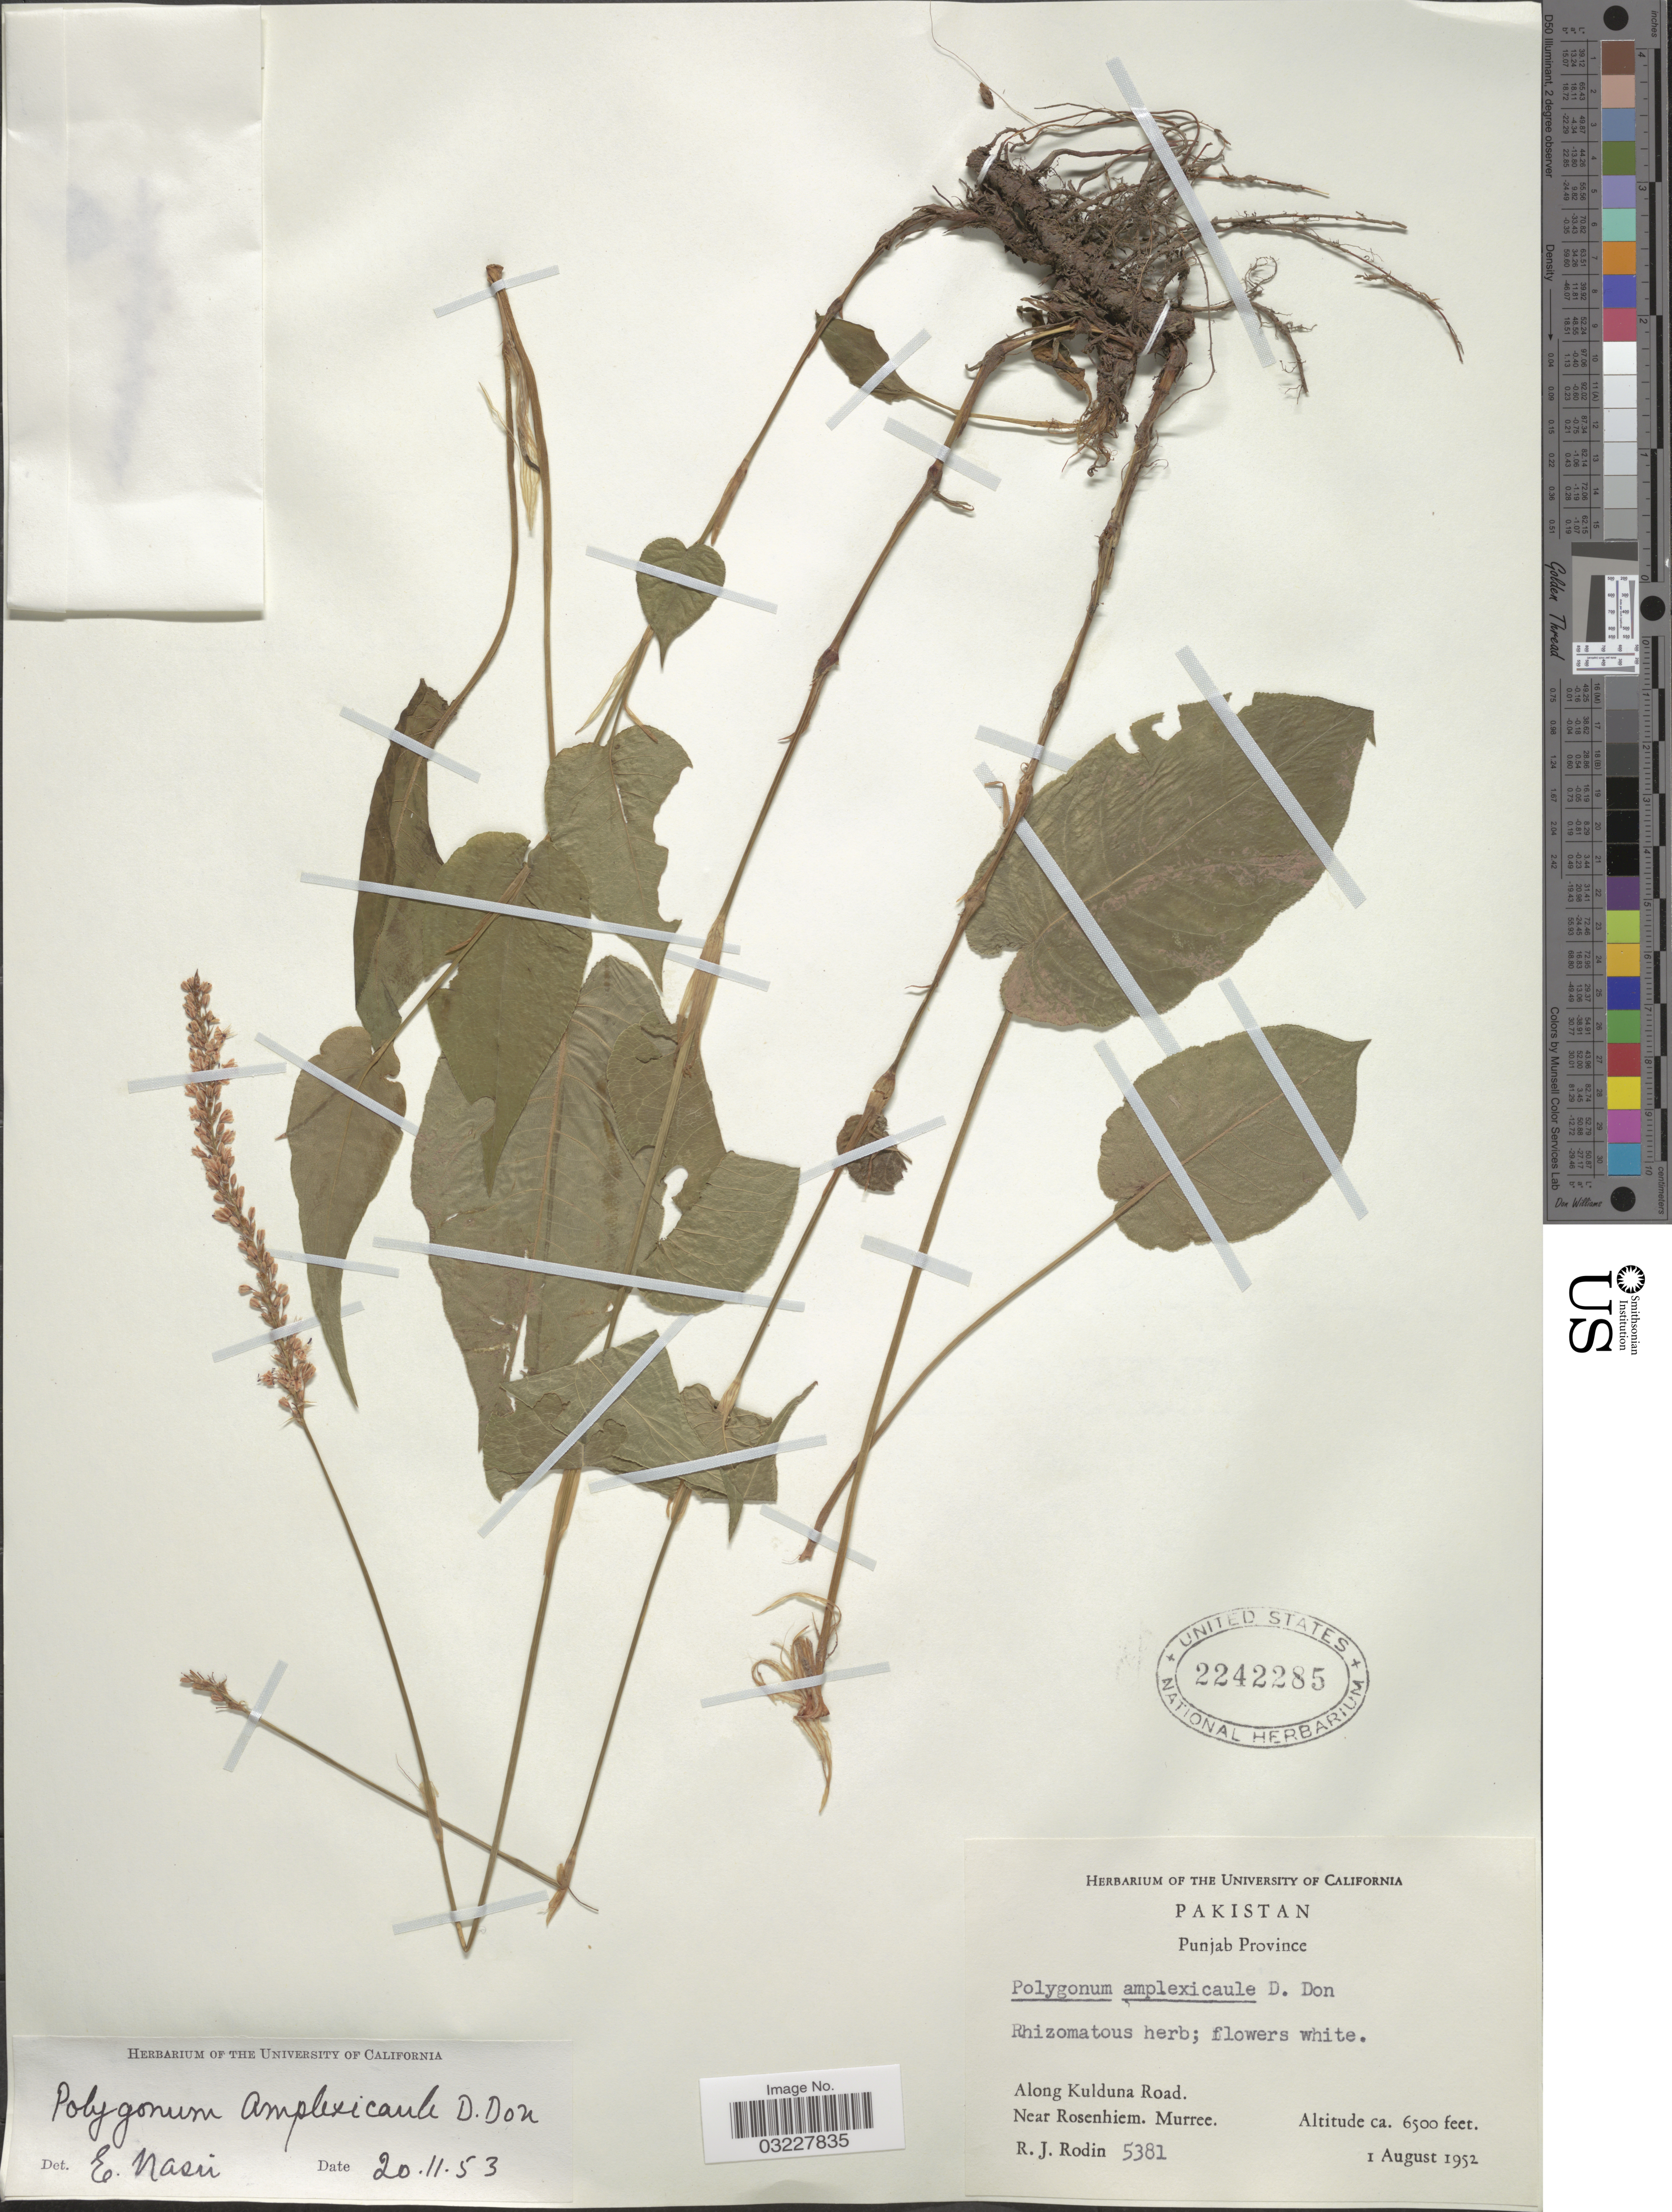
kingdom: Plantae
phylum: Tracheophyta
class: Magnoliopsida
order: Caryophyllales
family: Polygonaceae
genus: Bistorta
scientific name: Bistorta amplexicaulis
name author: (D. Don) Greene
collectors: R. J. Rodin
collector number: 5381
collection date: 1952-08-01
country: Pakistan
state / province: Punjab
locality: Along Kulduna Road. near Rosenhiem. Murree.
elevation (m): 1981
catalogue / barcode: US 2242285